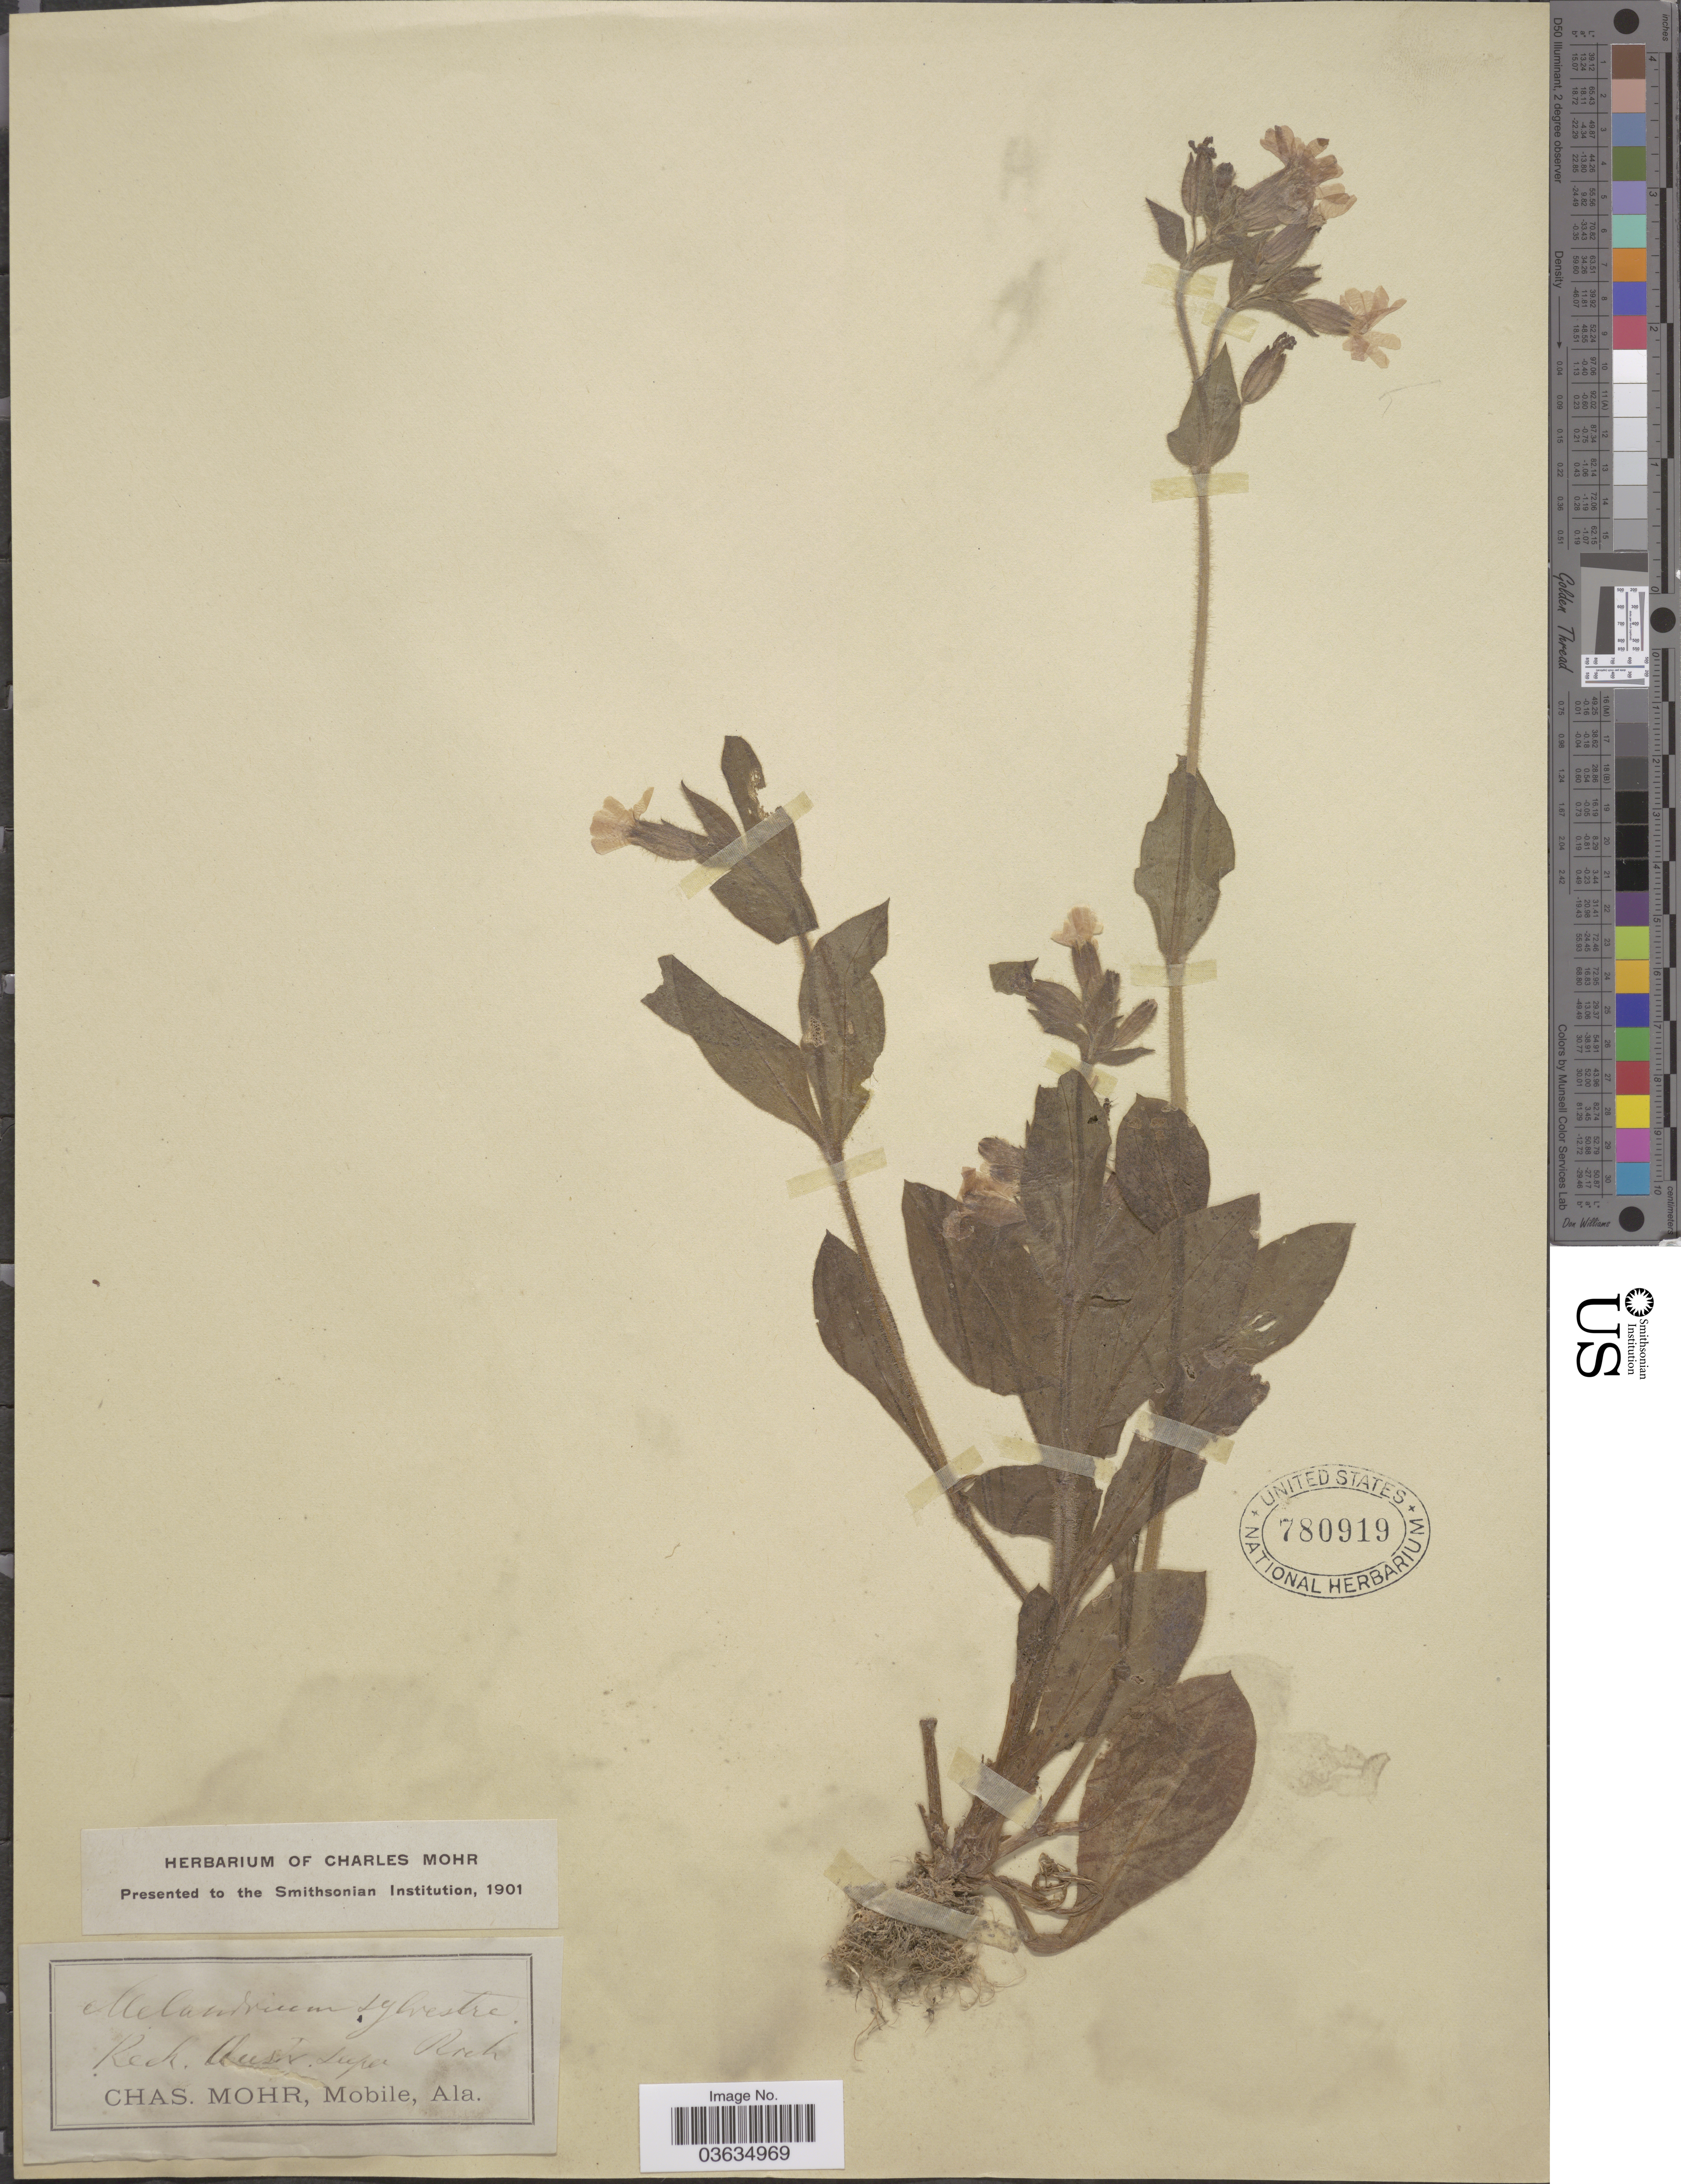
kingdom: Plantae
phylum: Tracheophyta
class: Magnoliopsida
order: Caryophyllales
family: Caryophyllaceae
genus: Silene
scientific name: Silene dioica subsp. dioica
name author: (L.) Clairv.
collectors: Mohr, C. T. (herbarium)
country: Austria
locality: Austr. Super.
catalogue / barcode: US 780919